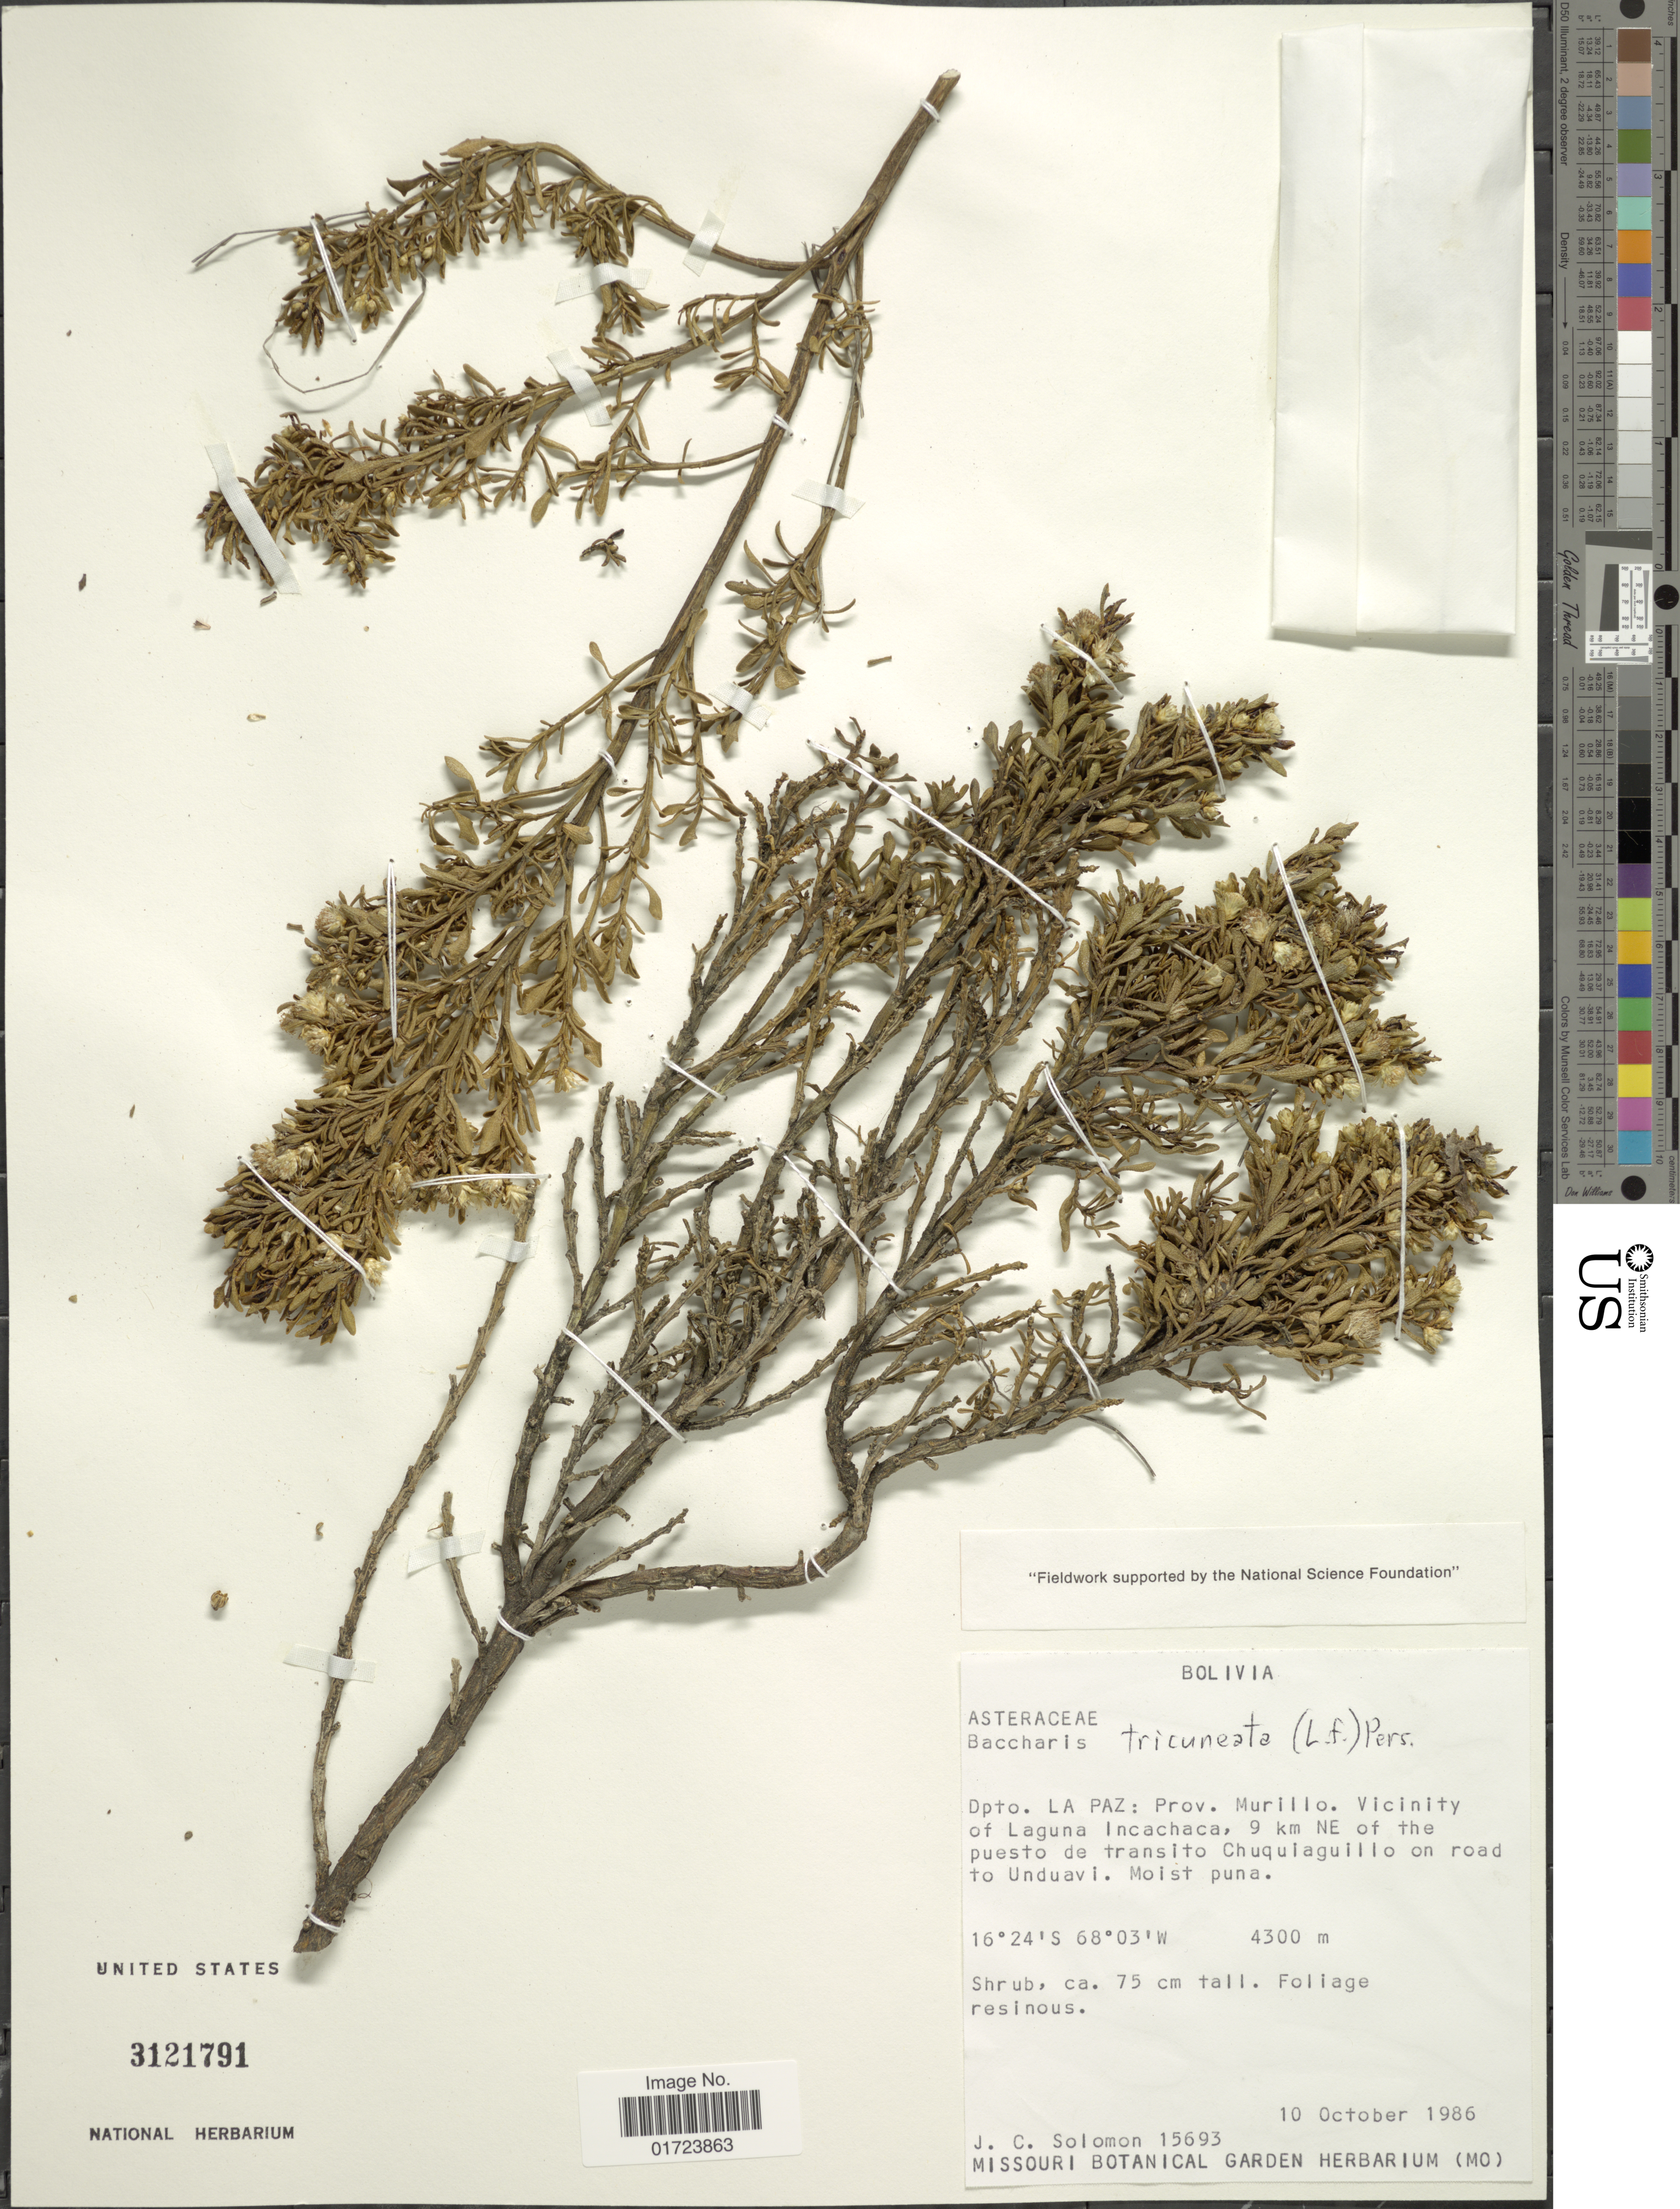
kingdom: Plantae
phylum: Tracheophyta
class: Magnoliopsida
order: Asterales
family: Asteraceae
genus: Baccharis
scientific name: Baccharis tricuneata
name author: (L. f.) Pers.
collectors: J. C. Solomon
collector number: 15693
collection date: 1986-10-10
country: Bolivia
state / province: La Paz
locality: Dpto. La Paz: Prov. Murillo , Vicinity of Laguna Incachaca, 9 km NE of the puesto de transito Chuquiaguillo on road to Unduavi.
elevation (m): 4300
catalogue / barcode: US 3121791